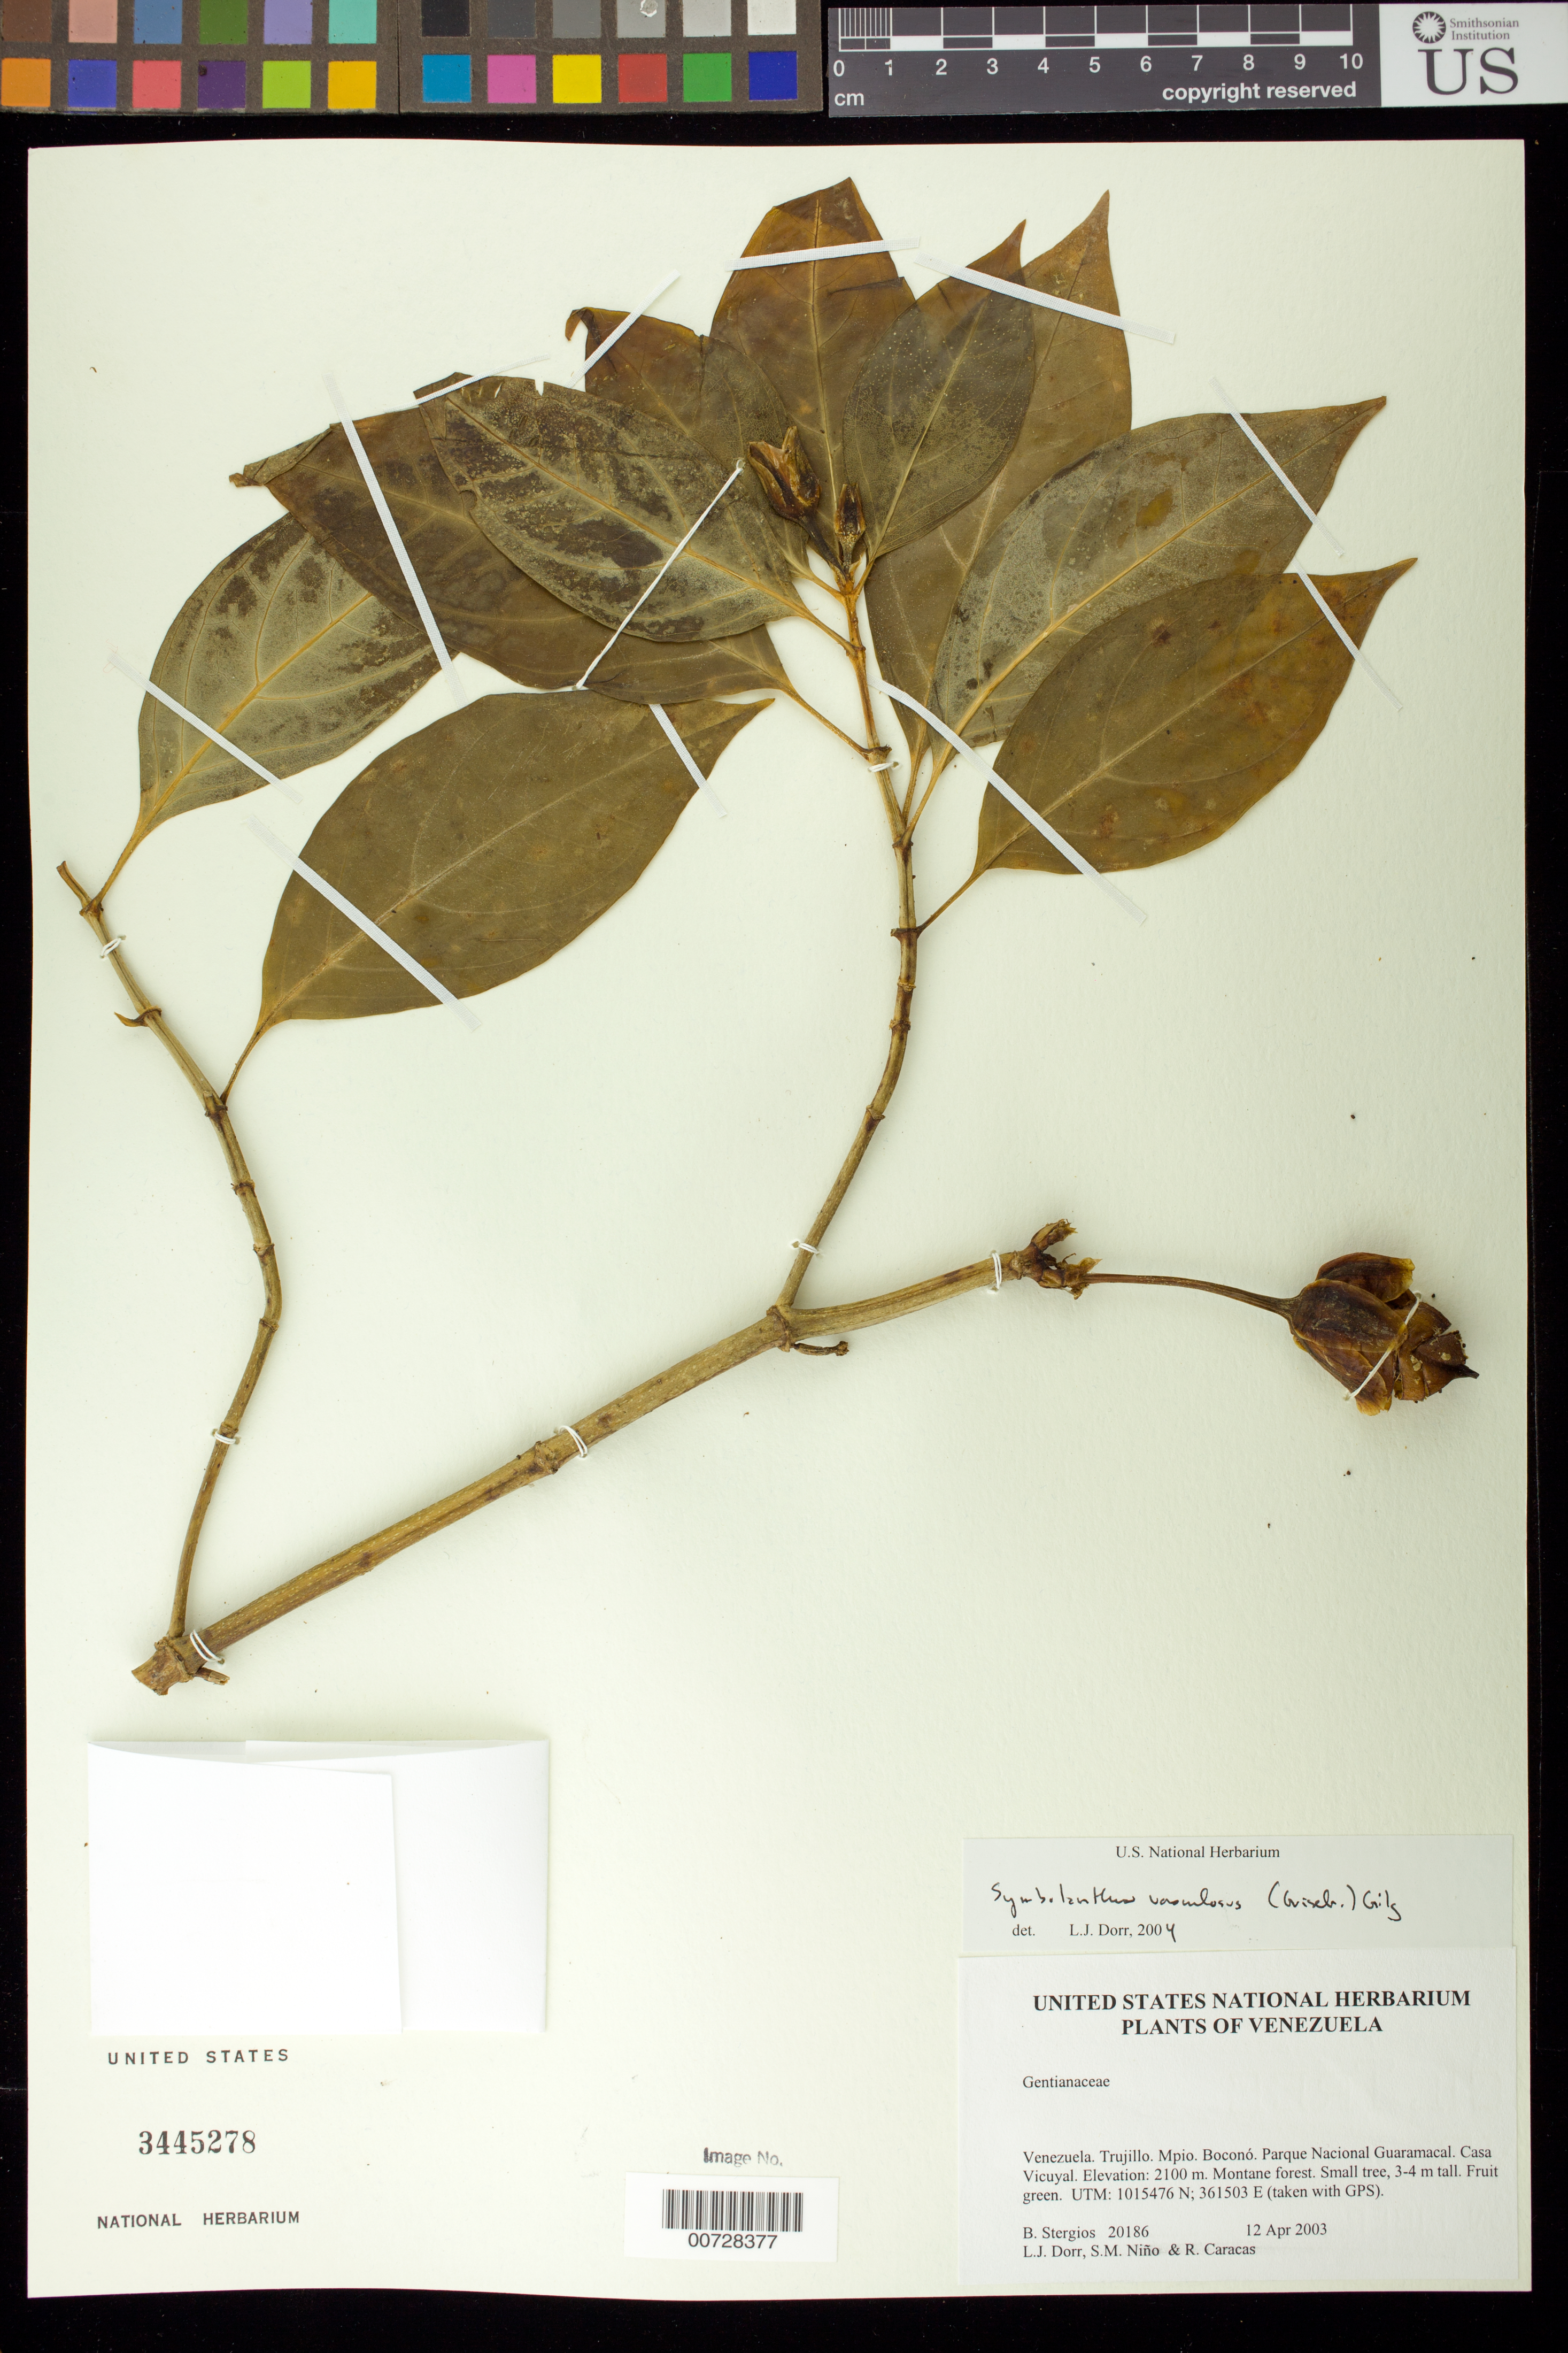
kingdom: Plantae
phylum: Tracheophyta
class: Magnoliopsida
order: Gentianales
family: Gentianaceae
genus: Symbolanthus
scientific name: Symbolanthus vasculosus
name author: (Griseb.) Gilg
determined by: Dorr, L. J., (BOT), Smithsonian Institution - National Museum of Natural History (UNITED STATES)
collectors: B. G. Stergios, L. J. Dorr, S. M. Niño & R. Caracas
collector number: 20186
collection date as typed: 12 Apr 2003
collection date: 2003-04-12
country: Venezuela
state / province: Trujillo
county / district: Boconó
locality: Parque Nacional Guaramacal. Casa Vicuyal.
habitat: Montane forest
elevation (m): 2100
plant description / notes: PORT, US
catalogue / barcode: US 3445278